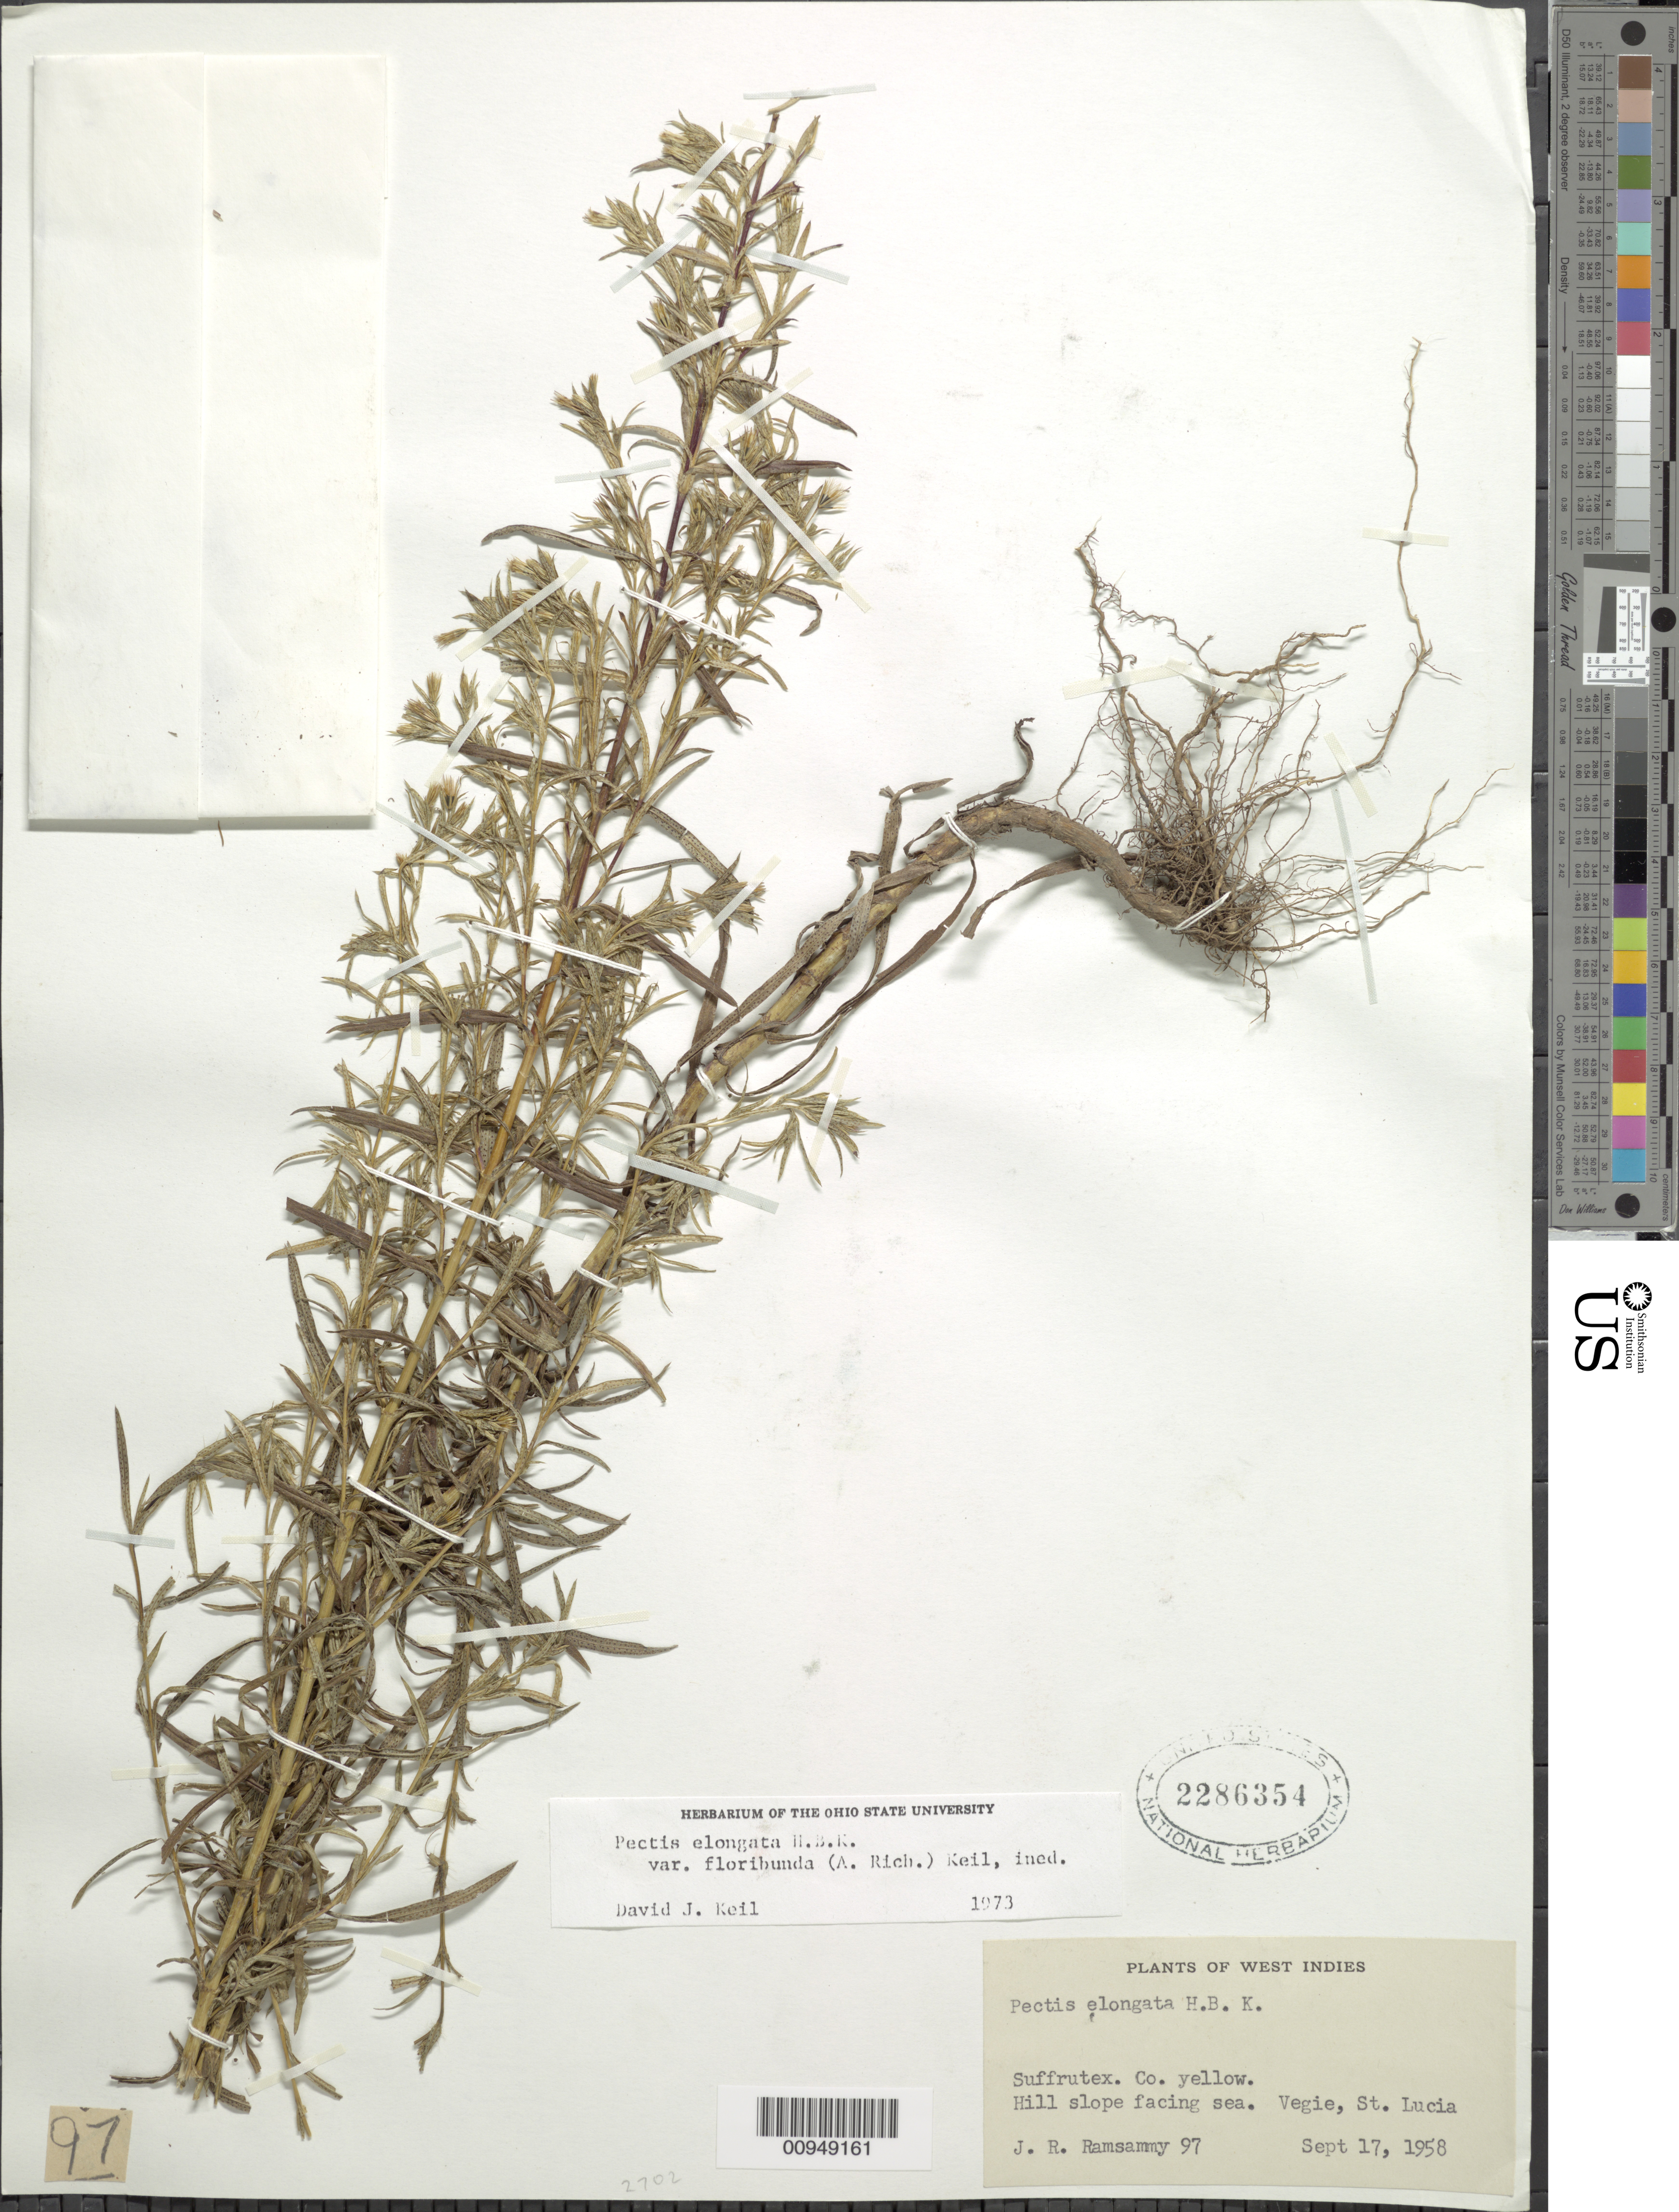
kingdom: Plantae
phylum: Tracheophyta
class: Magnoliopsida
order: Asterales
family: Asteraceae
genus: Pectis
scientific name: Pectis elongata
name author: Kunth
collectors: J. Ramsammy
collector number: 97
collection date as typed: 17 Sep 1958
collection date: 1958-09-17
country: St. Lucia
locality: Vegie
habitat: Hill slope facing sea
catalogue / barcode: US 2286354